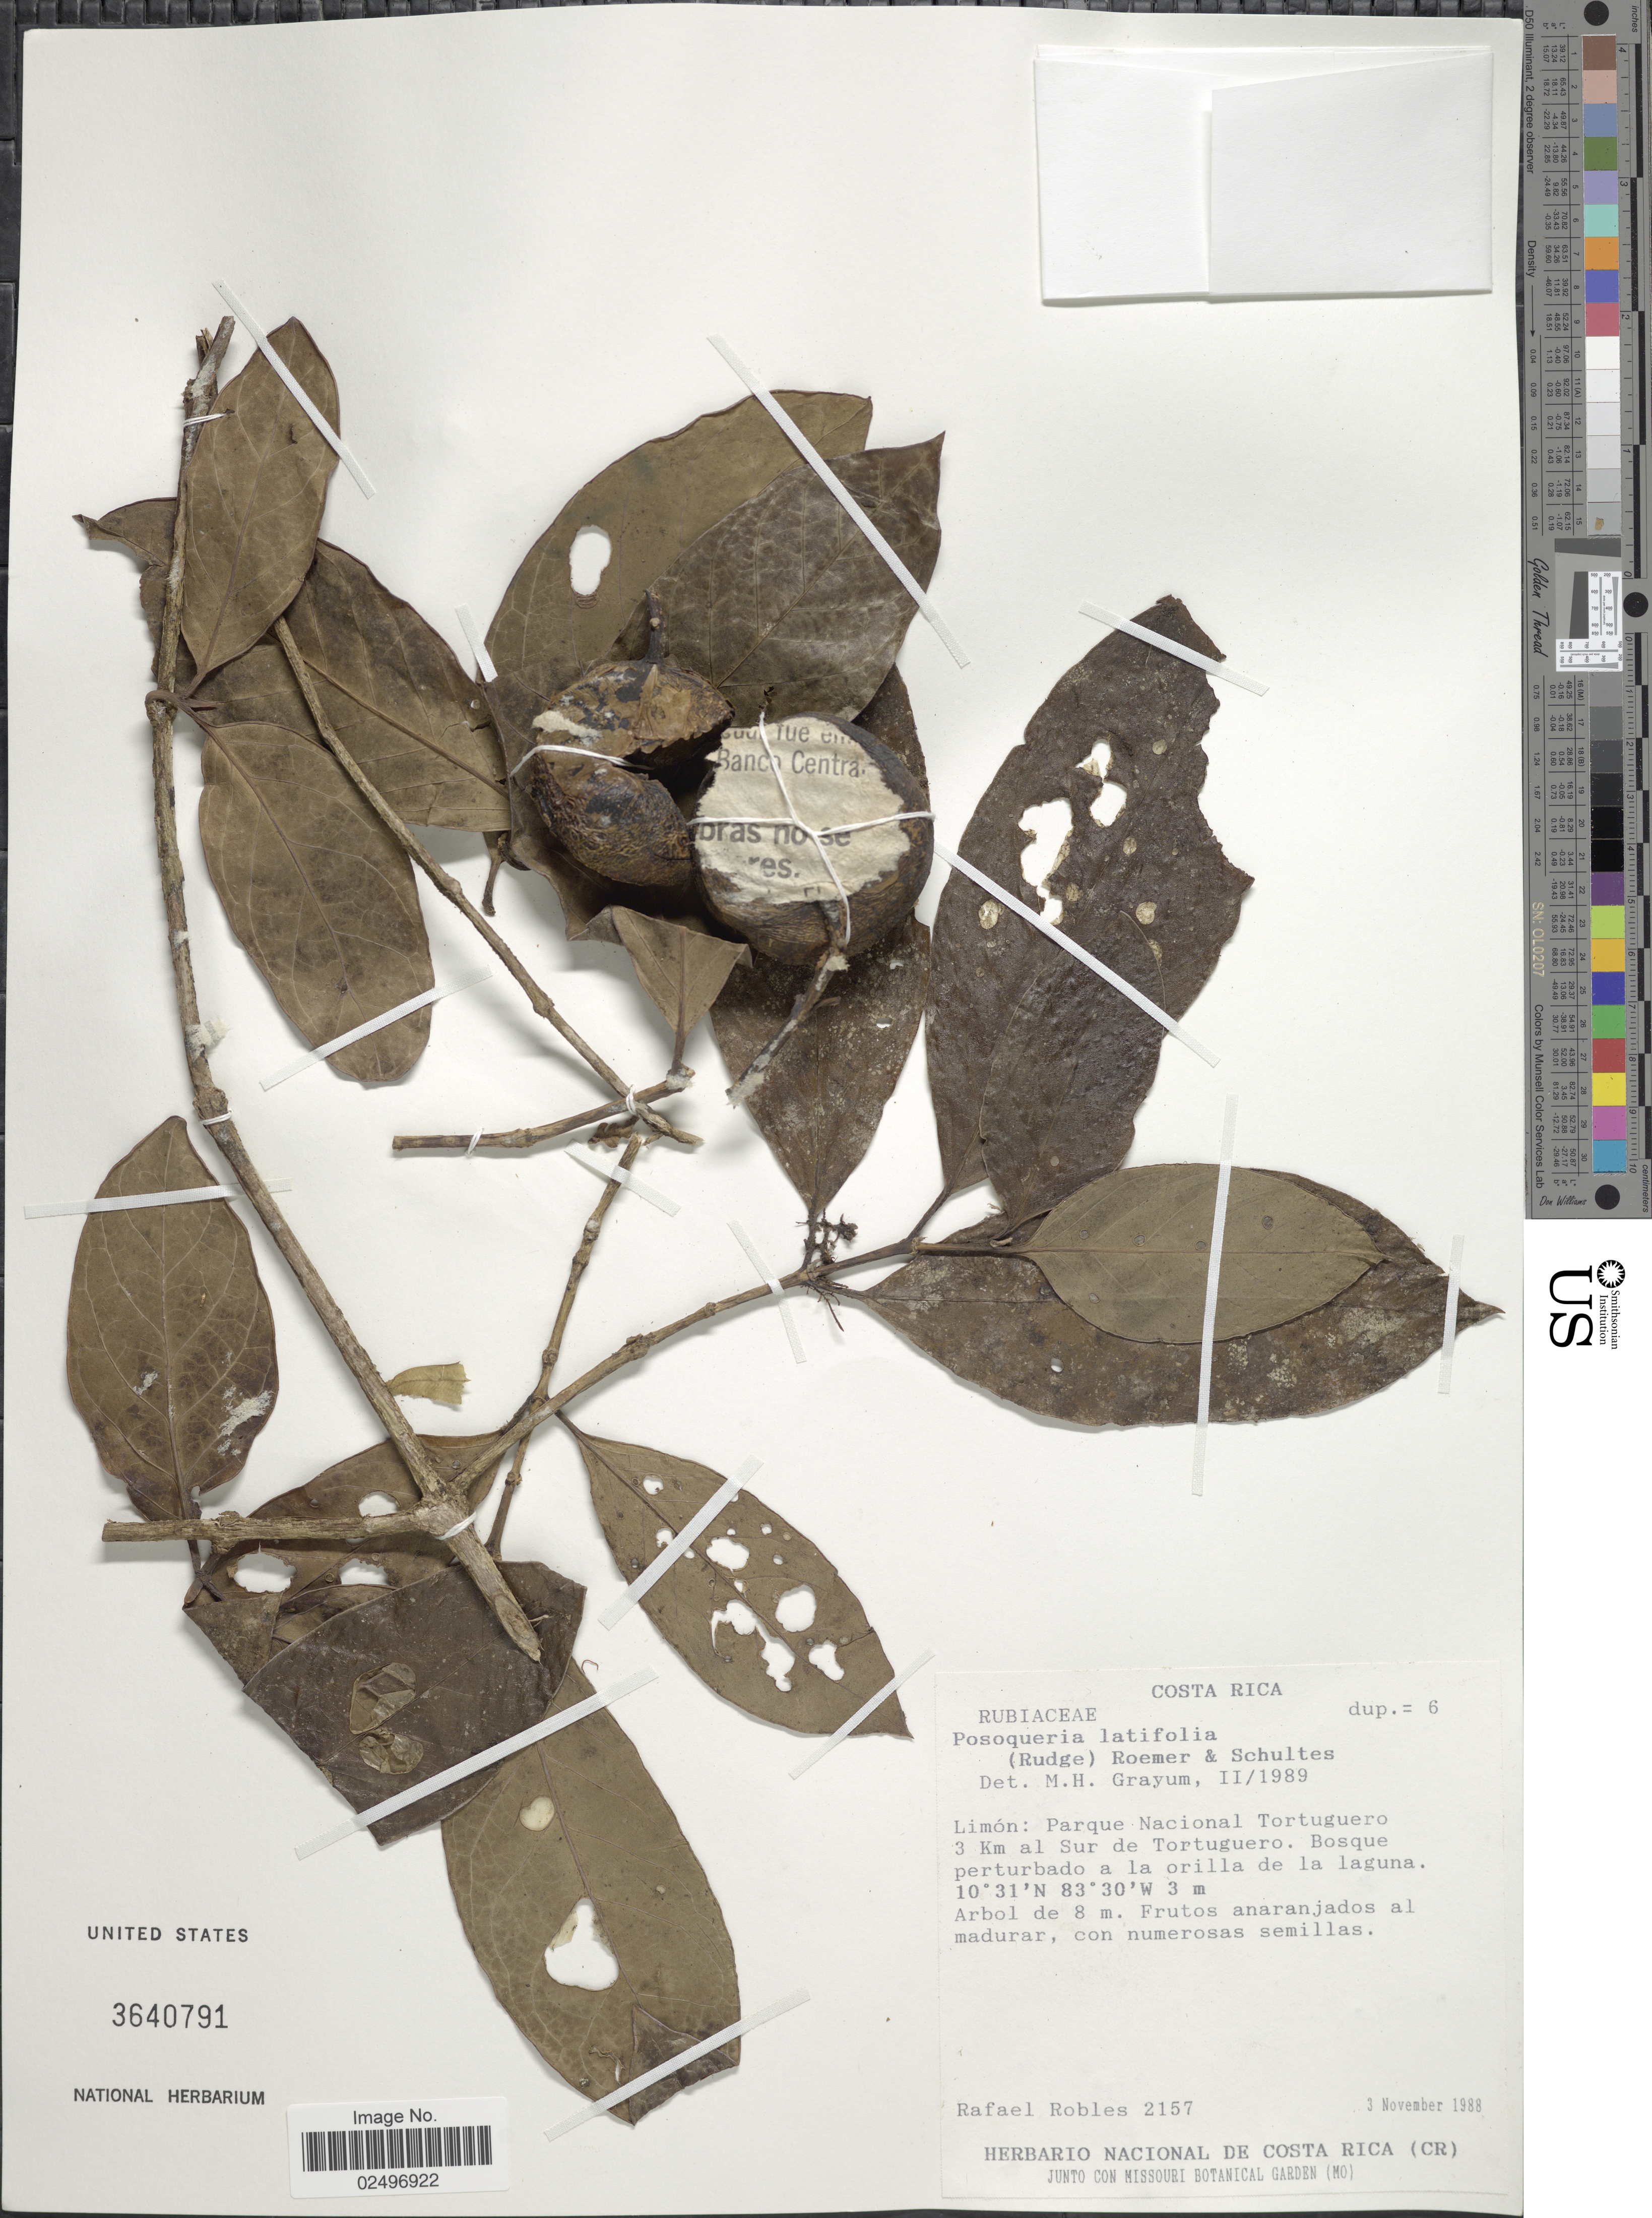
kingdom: Plantae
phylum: Tracheophyta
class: Magnoliopsida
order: Gentianales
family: Rubiaceae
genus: Posoqueria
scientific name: Posoqueria latifolia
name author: (Rudge) Roem. & Schult.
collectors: R. Robles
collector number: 2157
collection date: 1988-11-03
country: Costa Rica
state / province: Limón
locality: Parque Nacional Tortuguero 3 Km al Sur de Tortuguero. Bosque perturbado a la orilla de la laguna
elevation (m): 3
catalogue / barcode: US 3640791